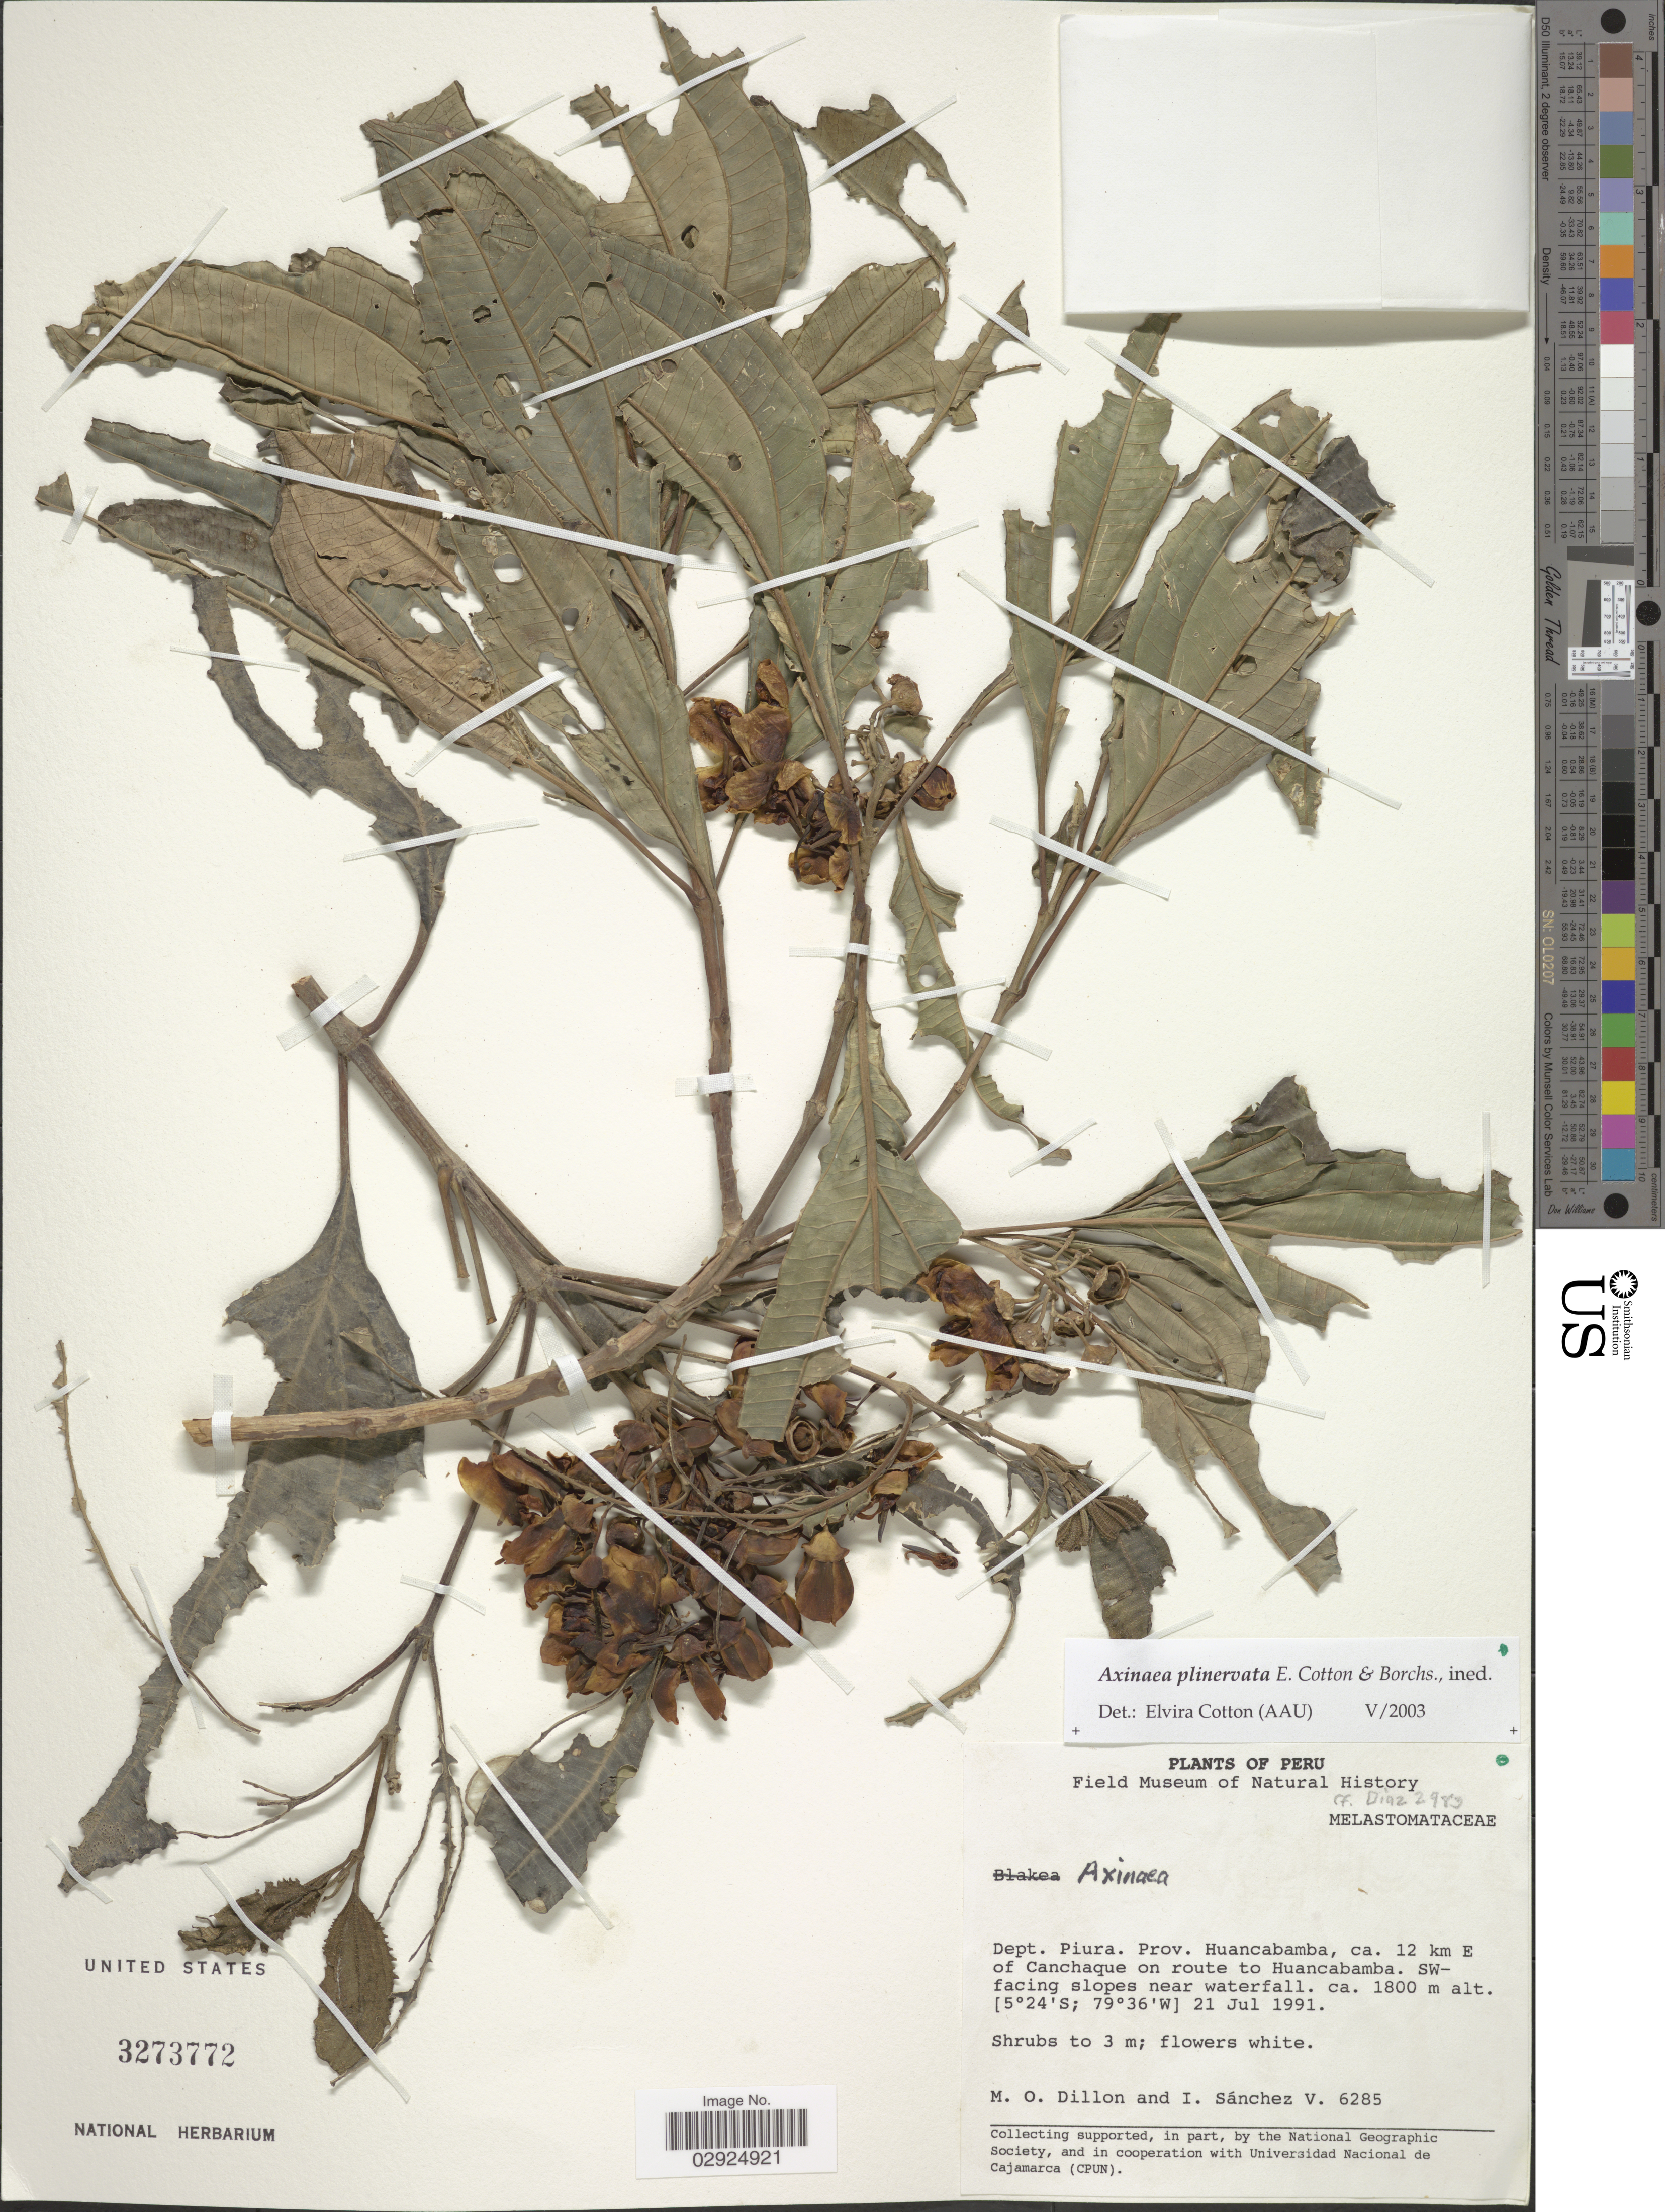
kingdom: Plantae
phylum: Tracheophyta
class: Magnoliopsida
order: Myrtales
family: Melastomataceae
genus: Axinaea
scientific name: Axinaea plinervata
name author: E. Cotton & Borchs.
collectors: M. O. Dillon & I. Sánchez V.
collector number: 6285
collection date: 1991-07-21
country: Peru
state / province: Piura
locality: Dept. Piura, Prov. Huancabamba, ca. 12 km E of Canchaque on route to Huancabamba, SW-facing slopes near waterfall.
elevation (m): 1800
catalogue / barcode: US 3273772